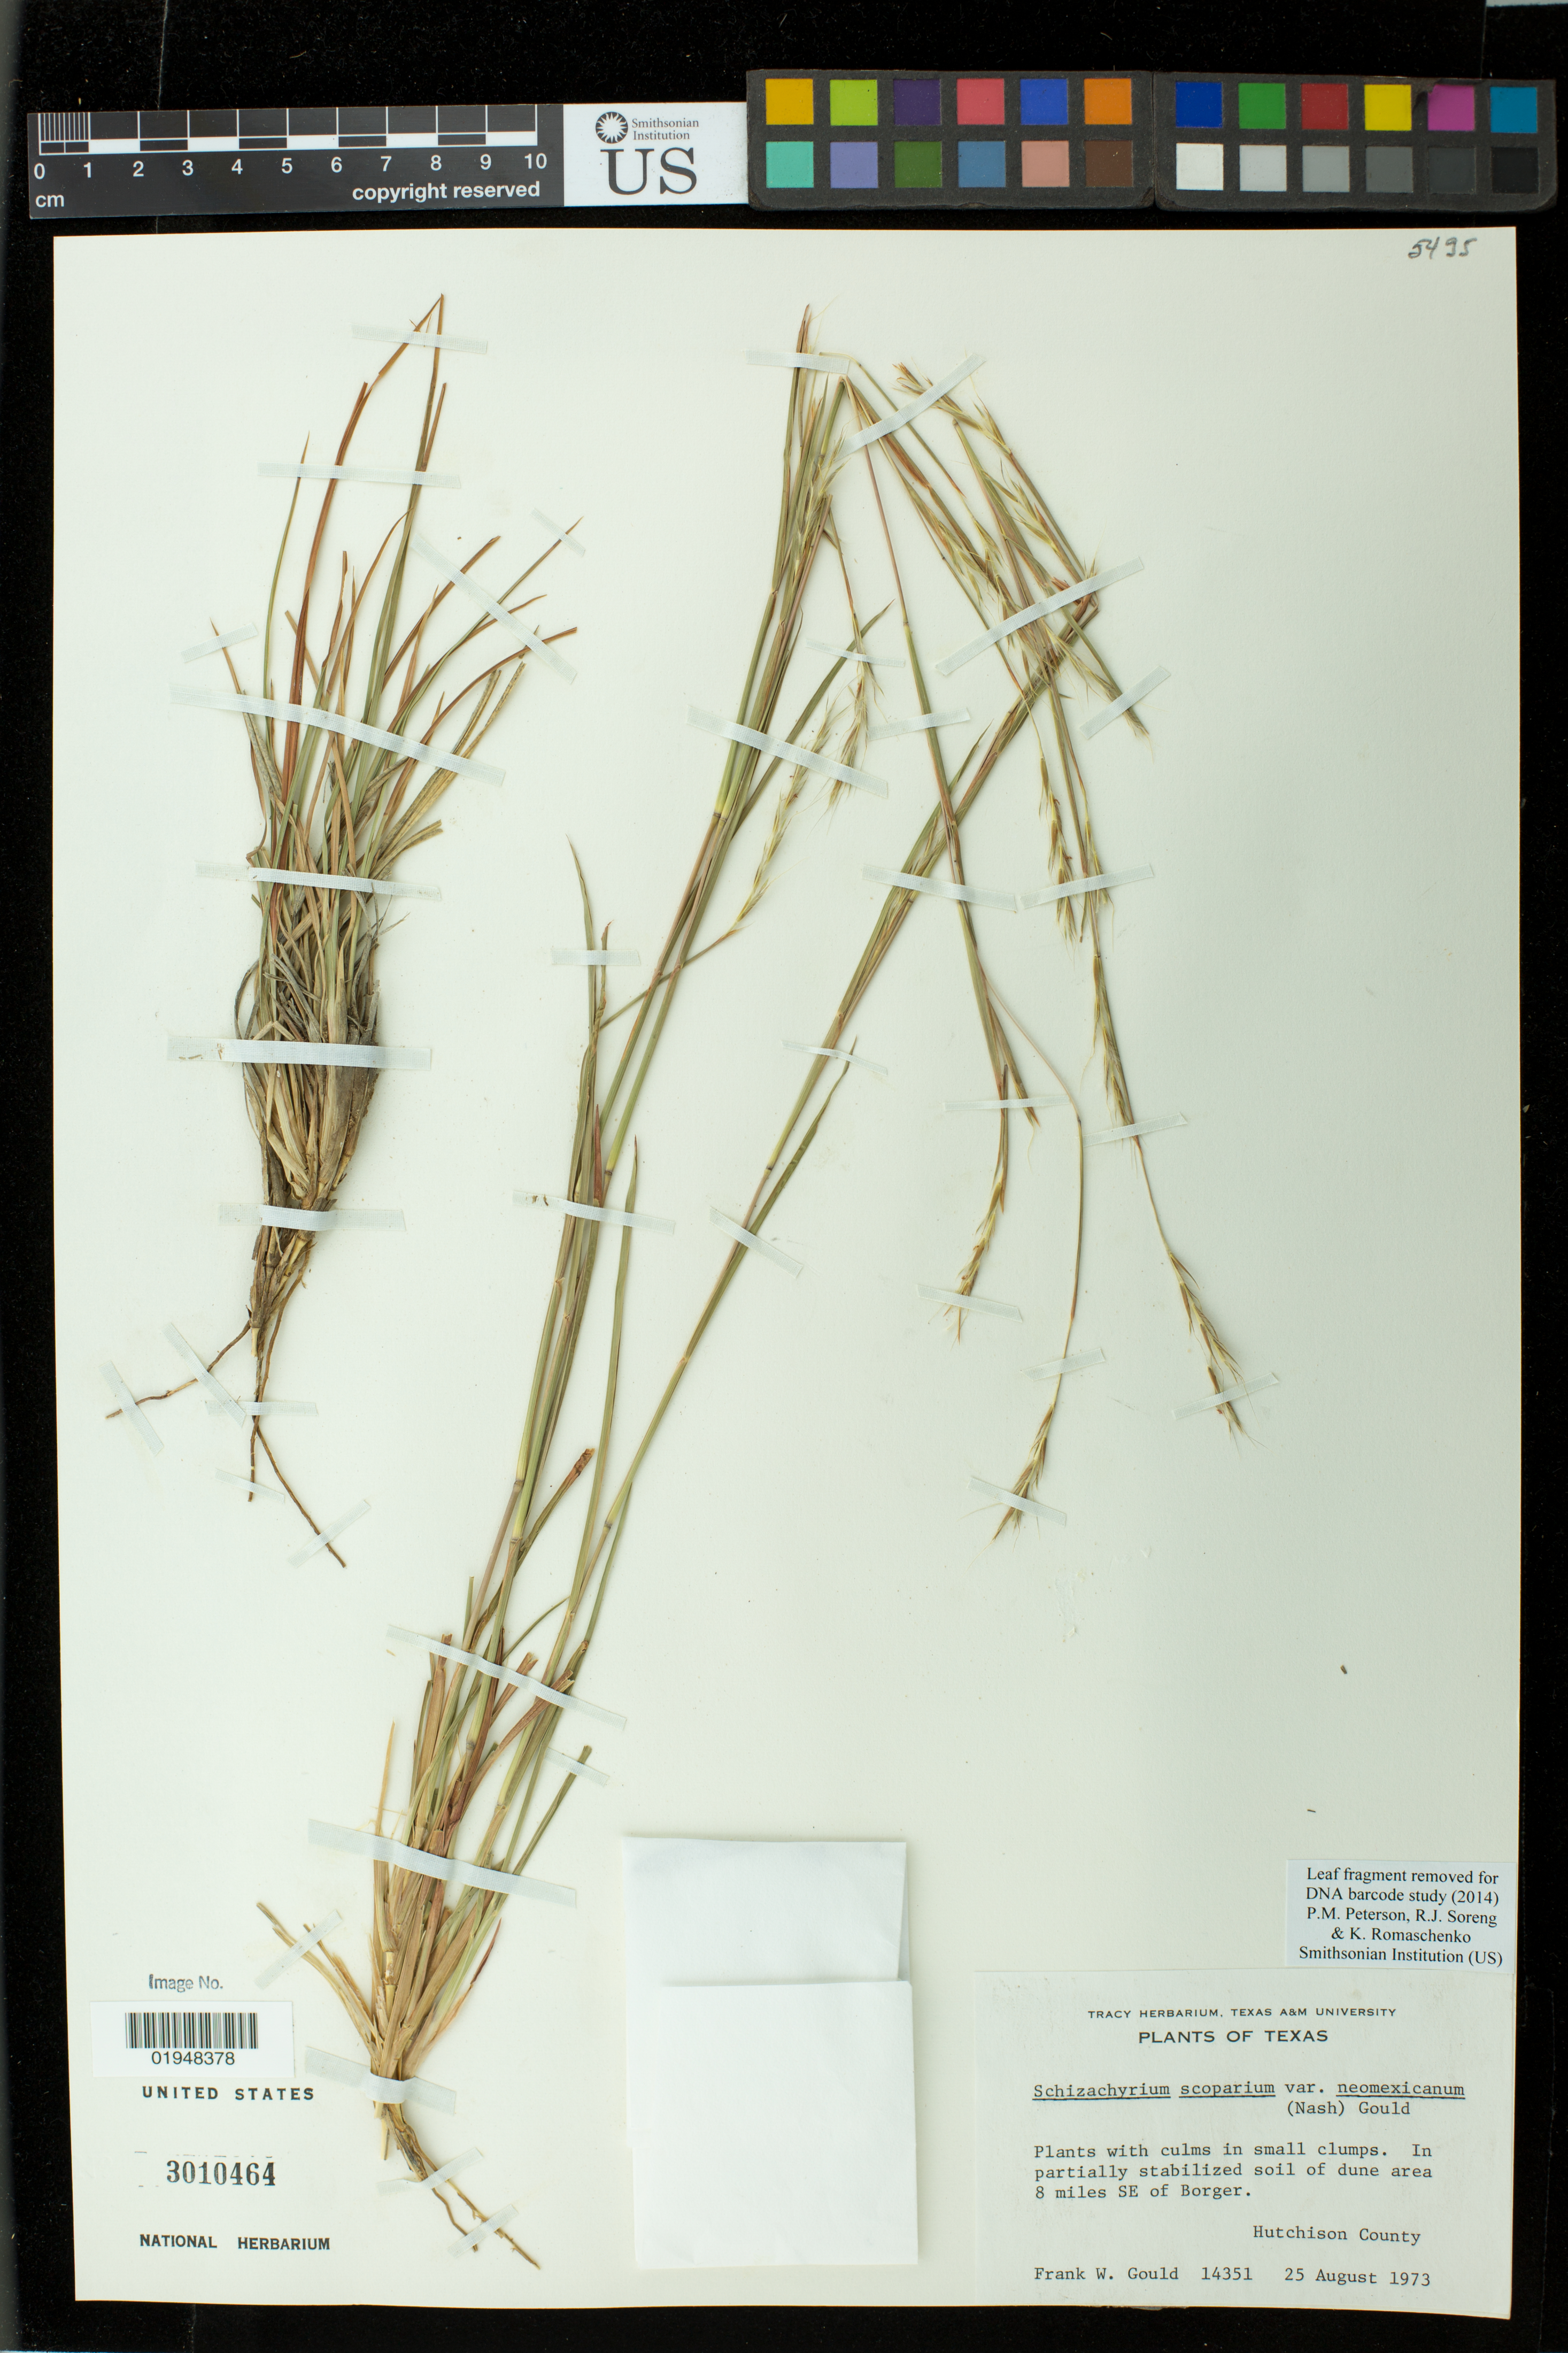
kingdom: Plantae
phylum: Tracheophyta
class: Liliopsida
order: Poales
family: Poaceae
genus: Schizachyrium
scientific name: Schizachyrium scoparium var. neomexicanum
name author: (Nash) Gould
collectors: F. W. Gould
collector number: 14351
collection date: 1973-08-25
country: United States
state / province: Texas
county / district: Hutchison County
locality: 8 miles SE of Borger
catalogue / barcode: US 3010464